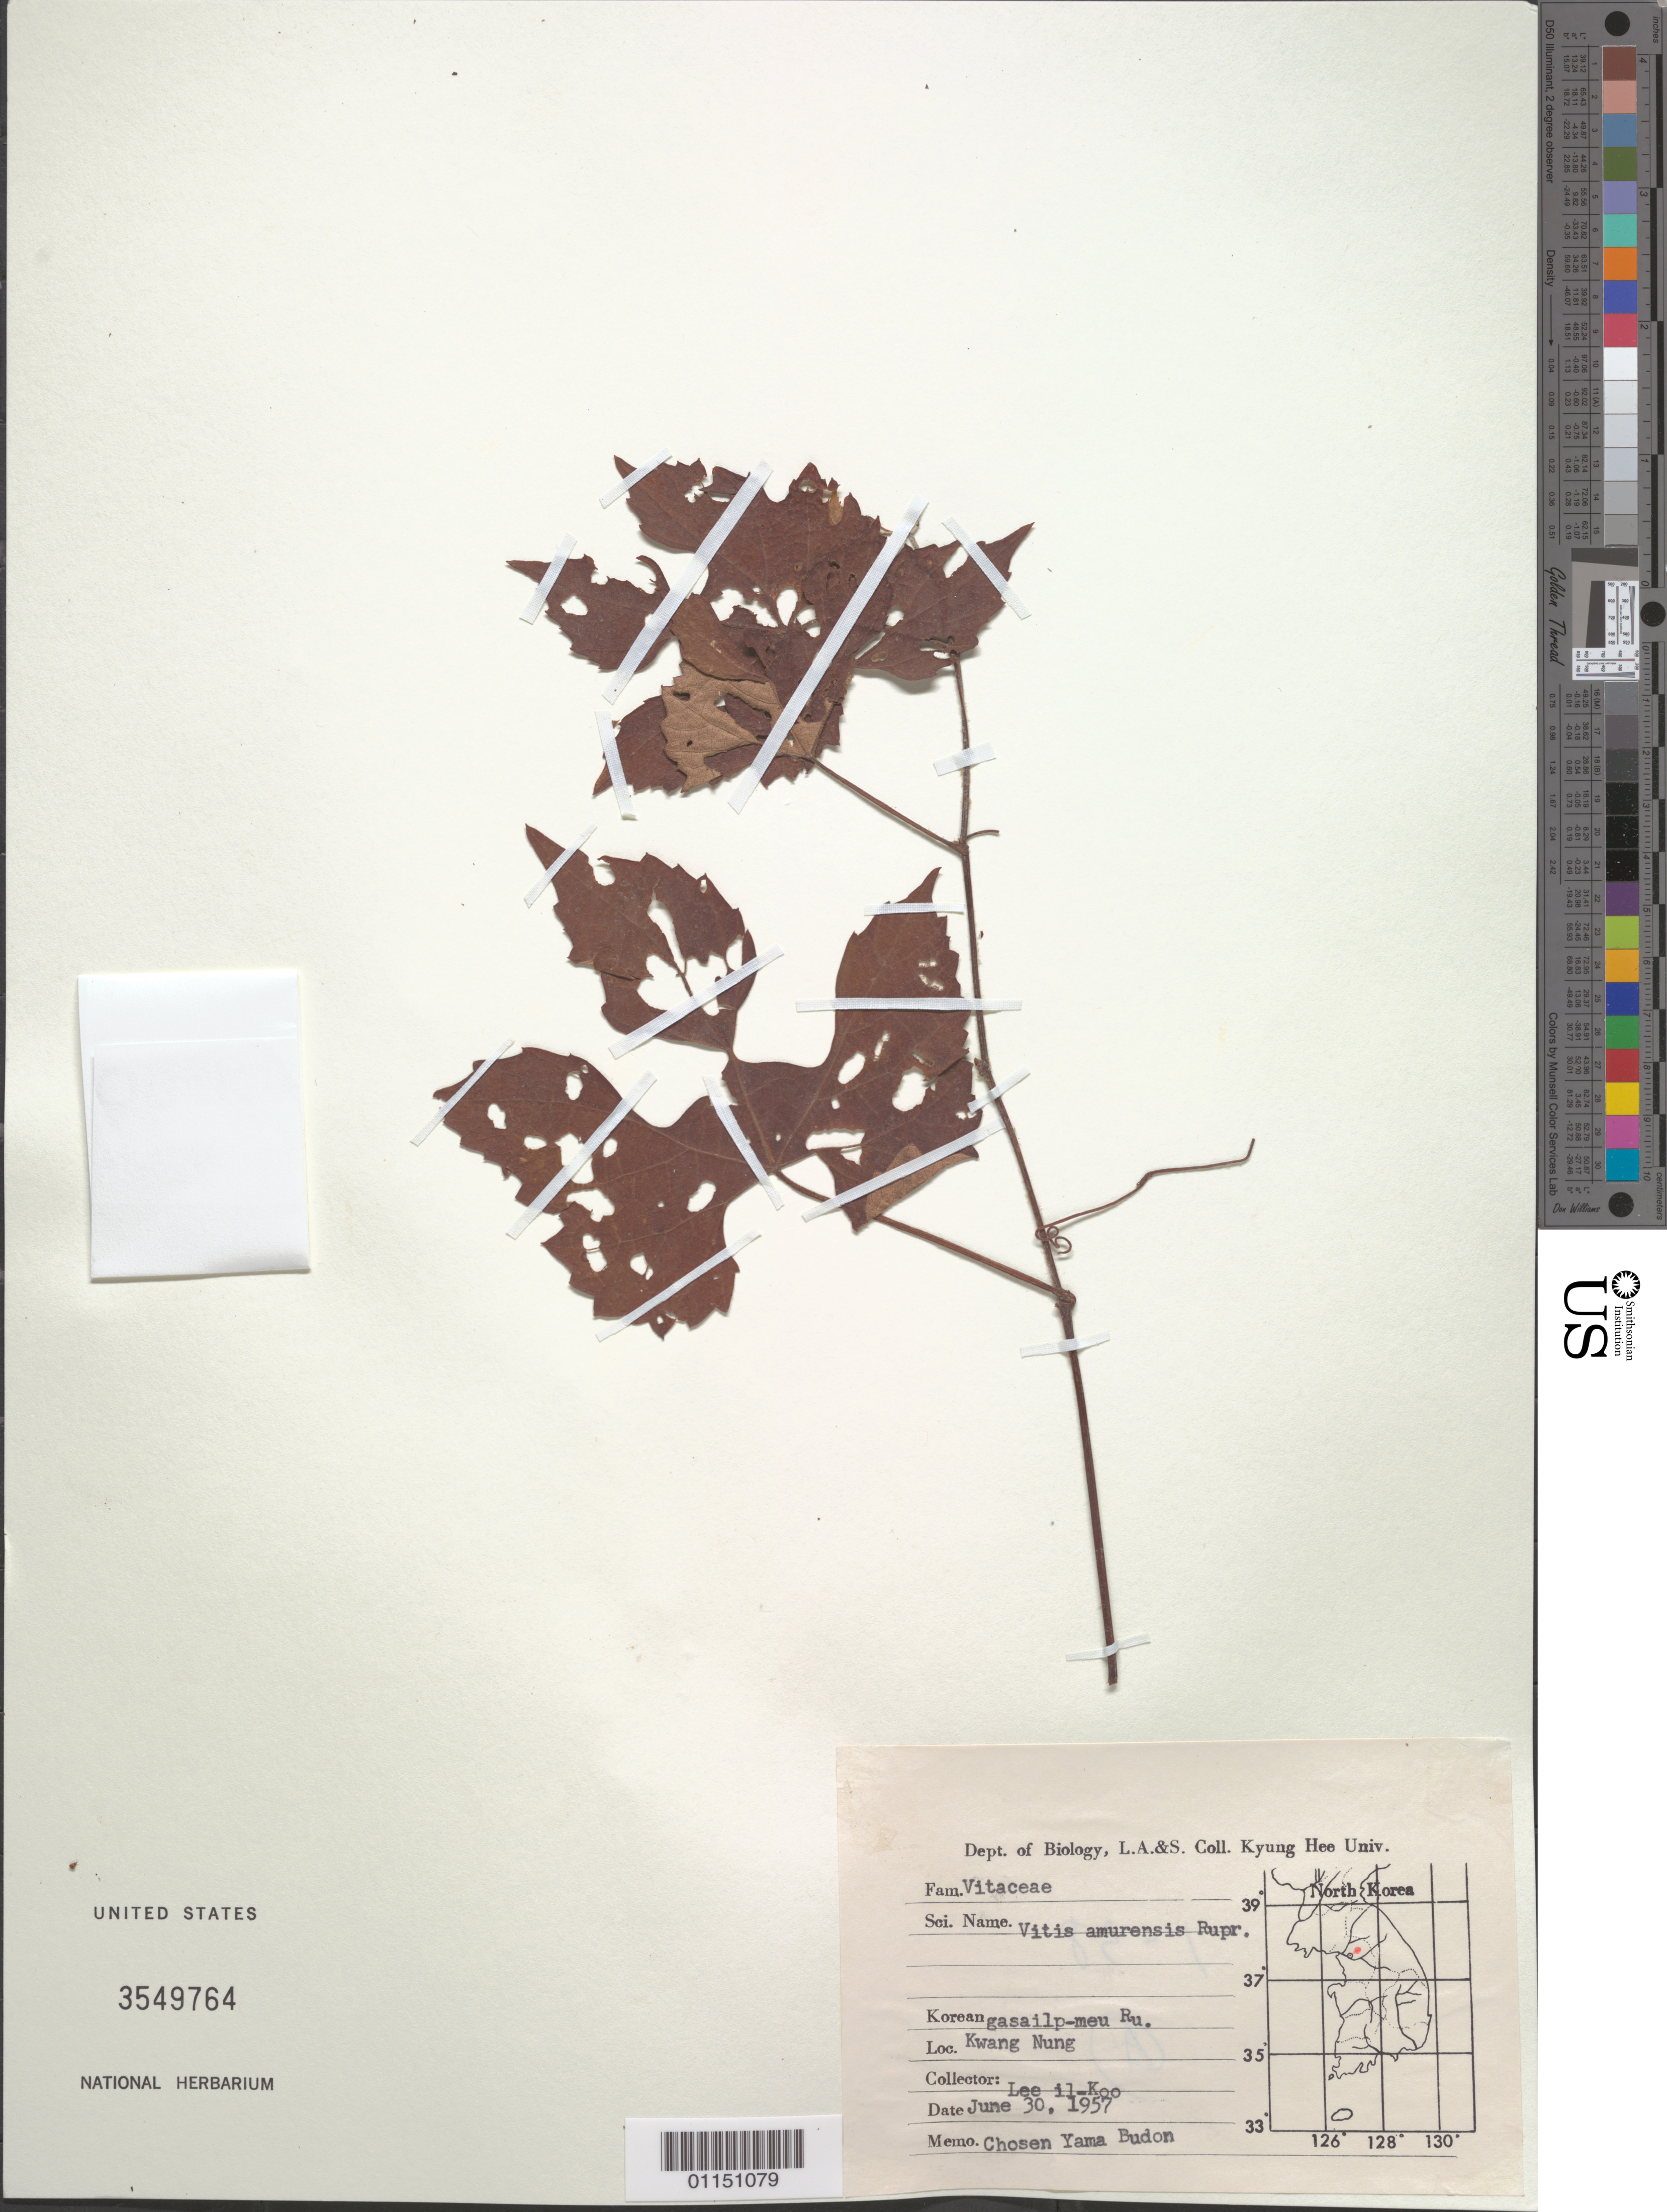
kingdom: Plantae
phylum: Tracheophyta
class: Magnoliopsida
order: Vitales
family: Vitaceae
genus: Vitis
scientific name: Vitis amurensis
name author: Rupr.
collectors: I. Lee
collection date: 1958-06-30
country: South Korea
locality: Kwang Nung.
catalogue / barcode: US 3549764